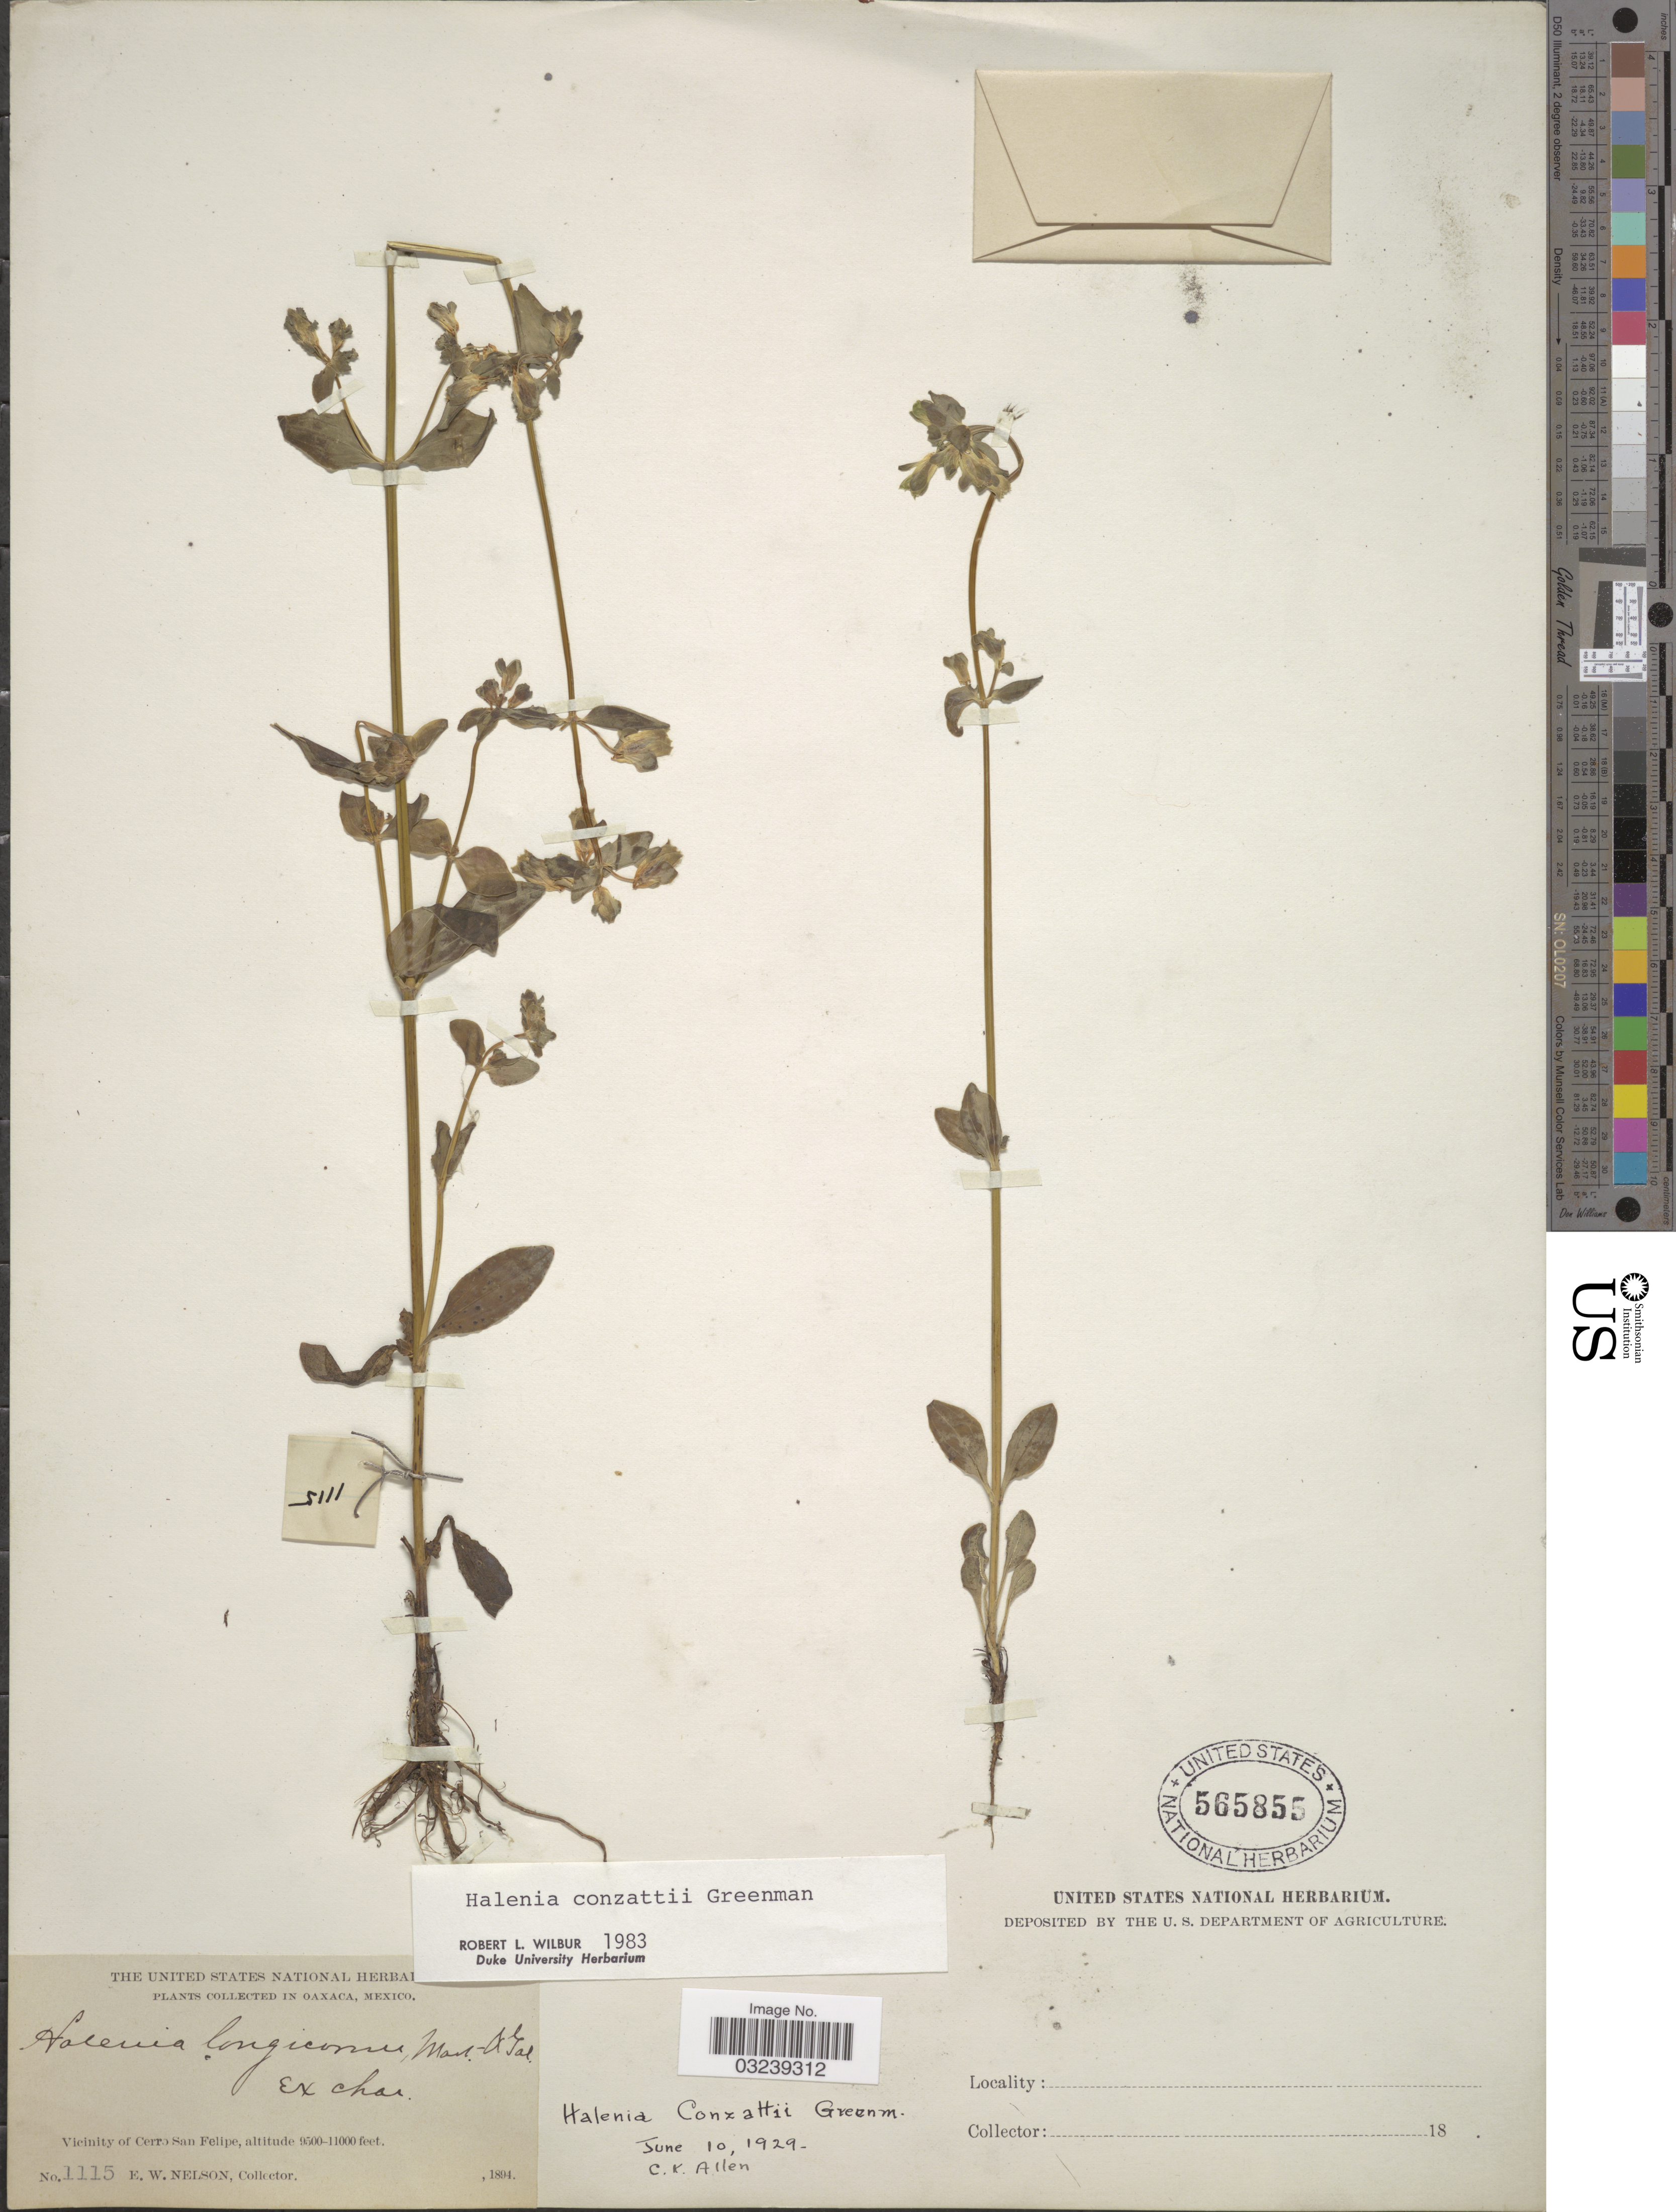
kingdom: Plantae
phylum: Tracheophyta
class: Magnoliopsida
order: Gentianales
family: Gentianaceae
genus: Halenia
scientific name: Halenia conzattii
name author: Greenm.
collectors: E. W. Nelson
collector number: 1115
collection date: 1894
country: Mexico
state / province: Oaxaca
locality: Vicinity of Cerro San Felipe.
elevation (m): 2896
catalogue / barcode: US 565855